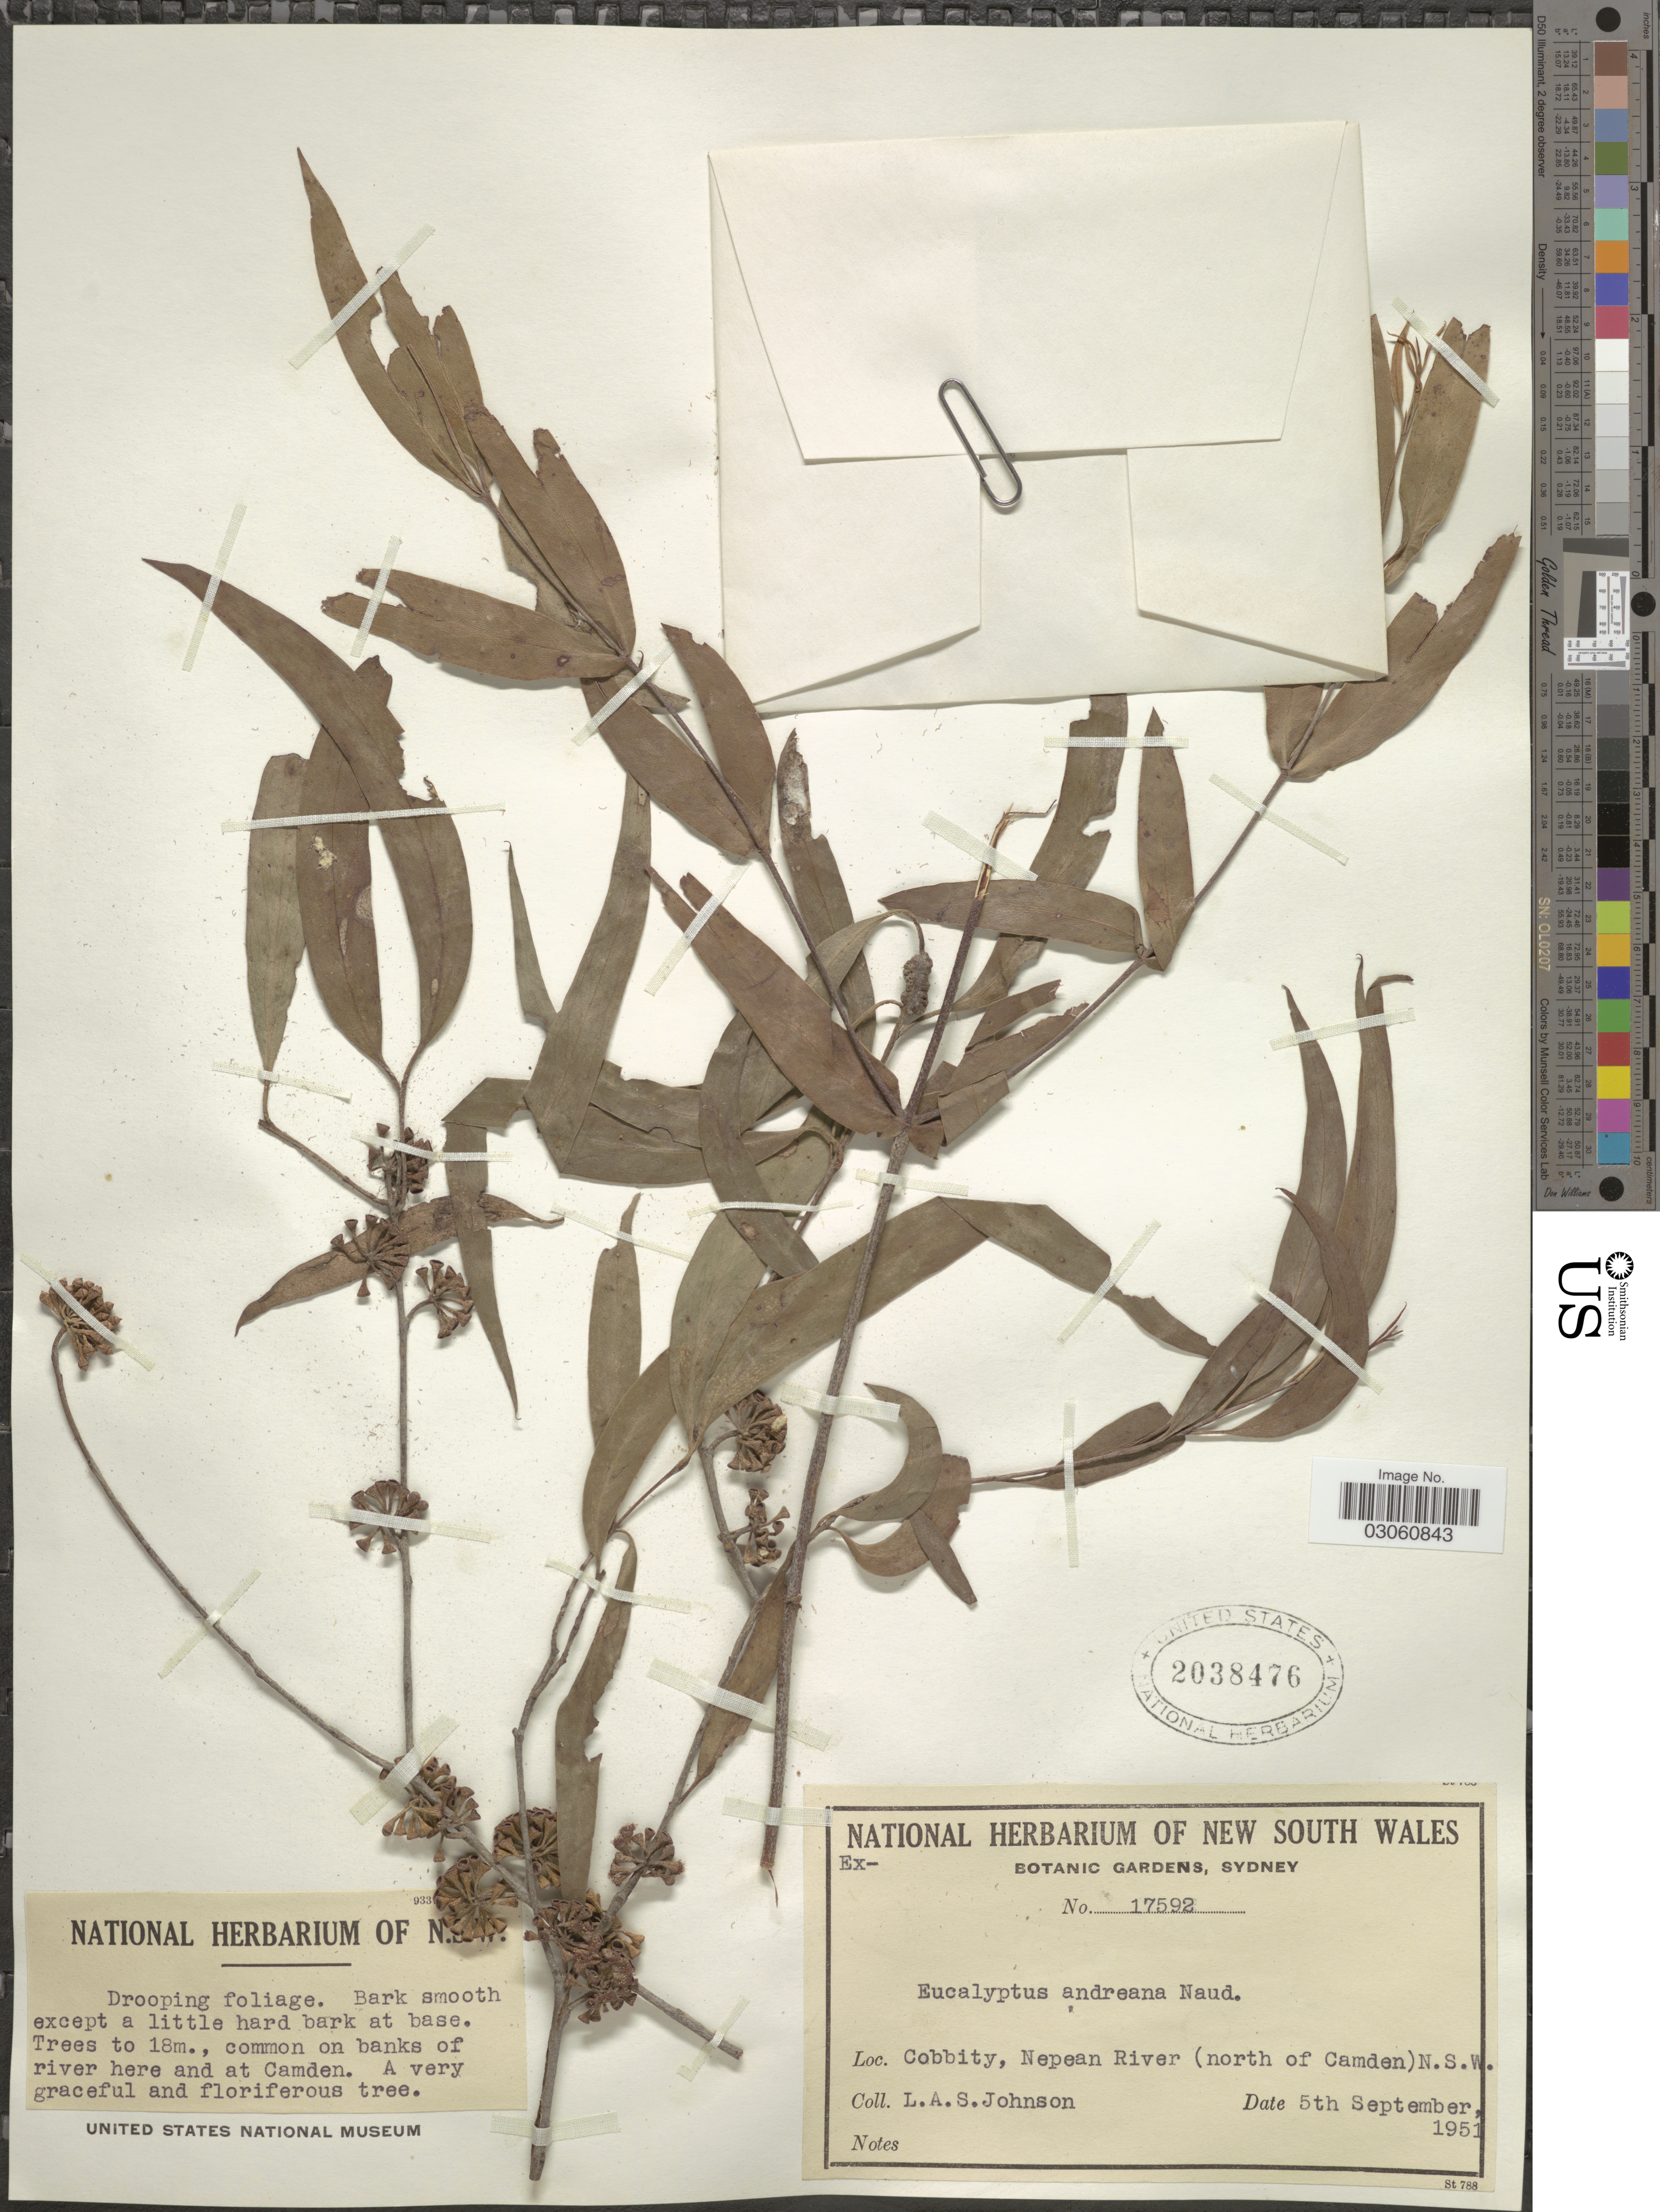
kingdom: Plantae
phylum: Tracheophyta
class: Magnoliopsida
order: Myrtales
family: Myrtaceae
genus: Eucalyptus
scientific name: Eucalyptus andreana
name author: Naudin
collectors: L. A. S. Johnson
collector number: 17592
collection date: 1951-09-05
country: Australia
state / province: New South Wales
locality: Cobbity, Nepean River (north of Camden).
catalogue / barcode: US 2038476